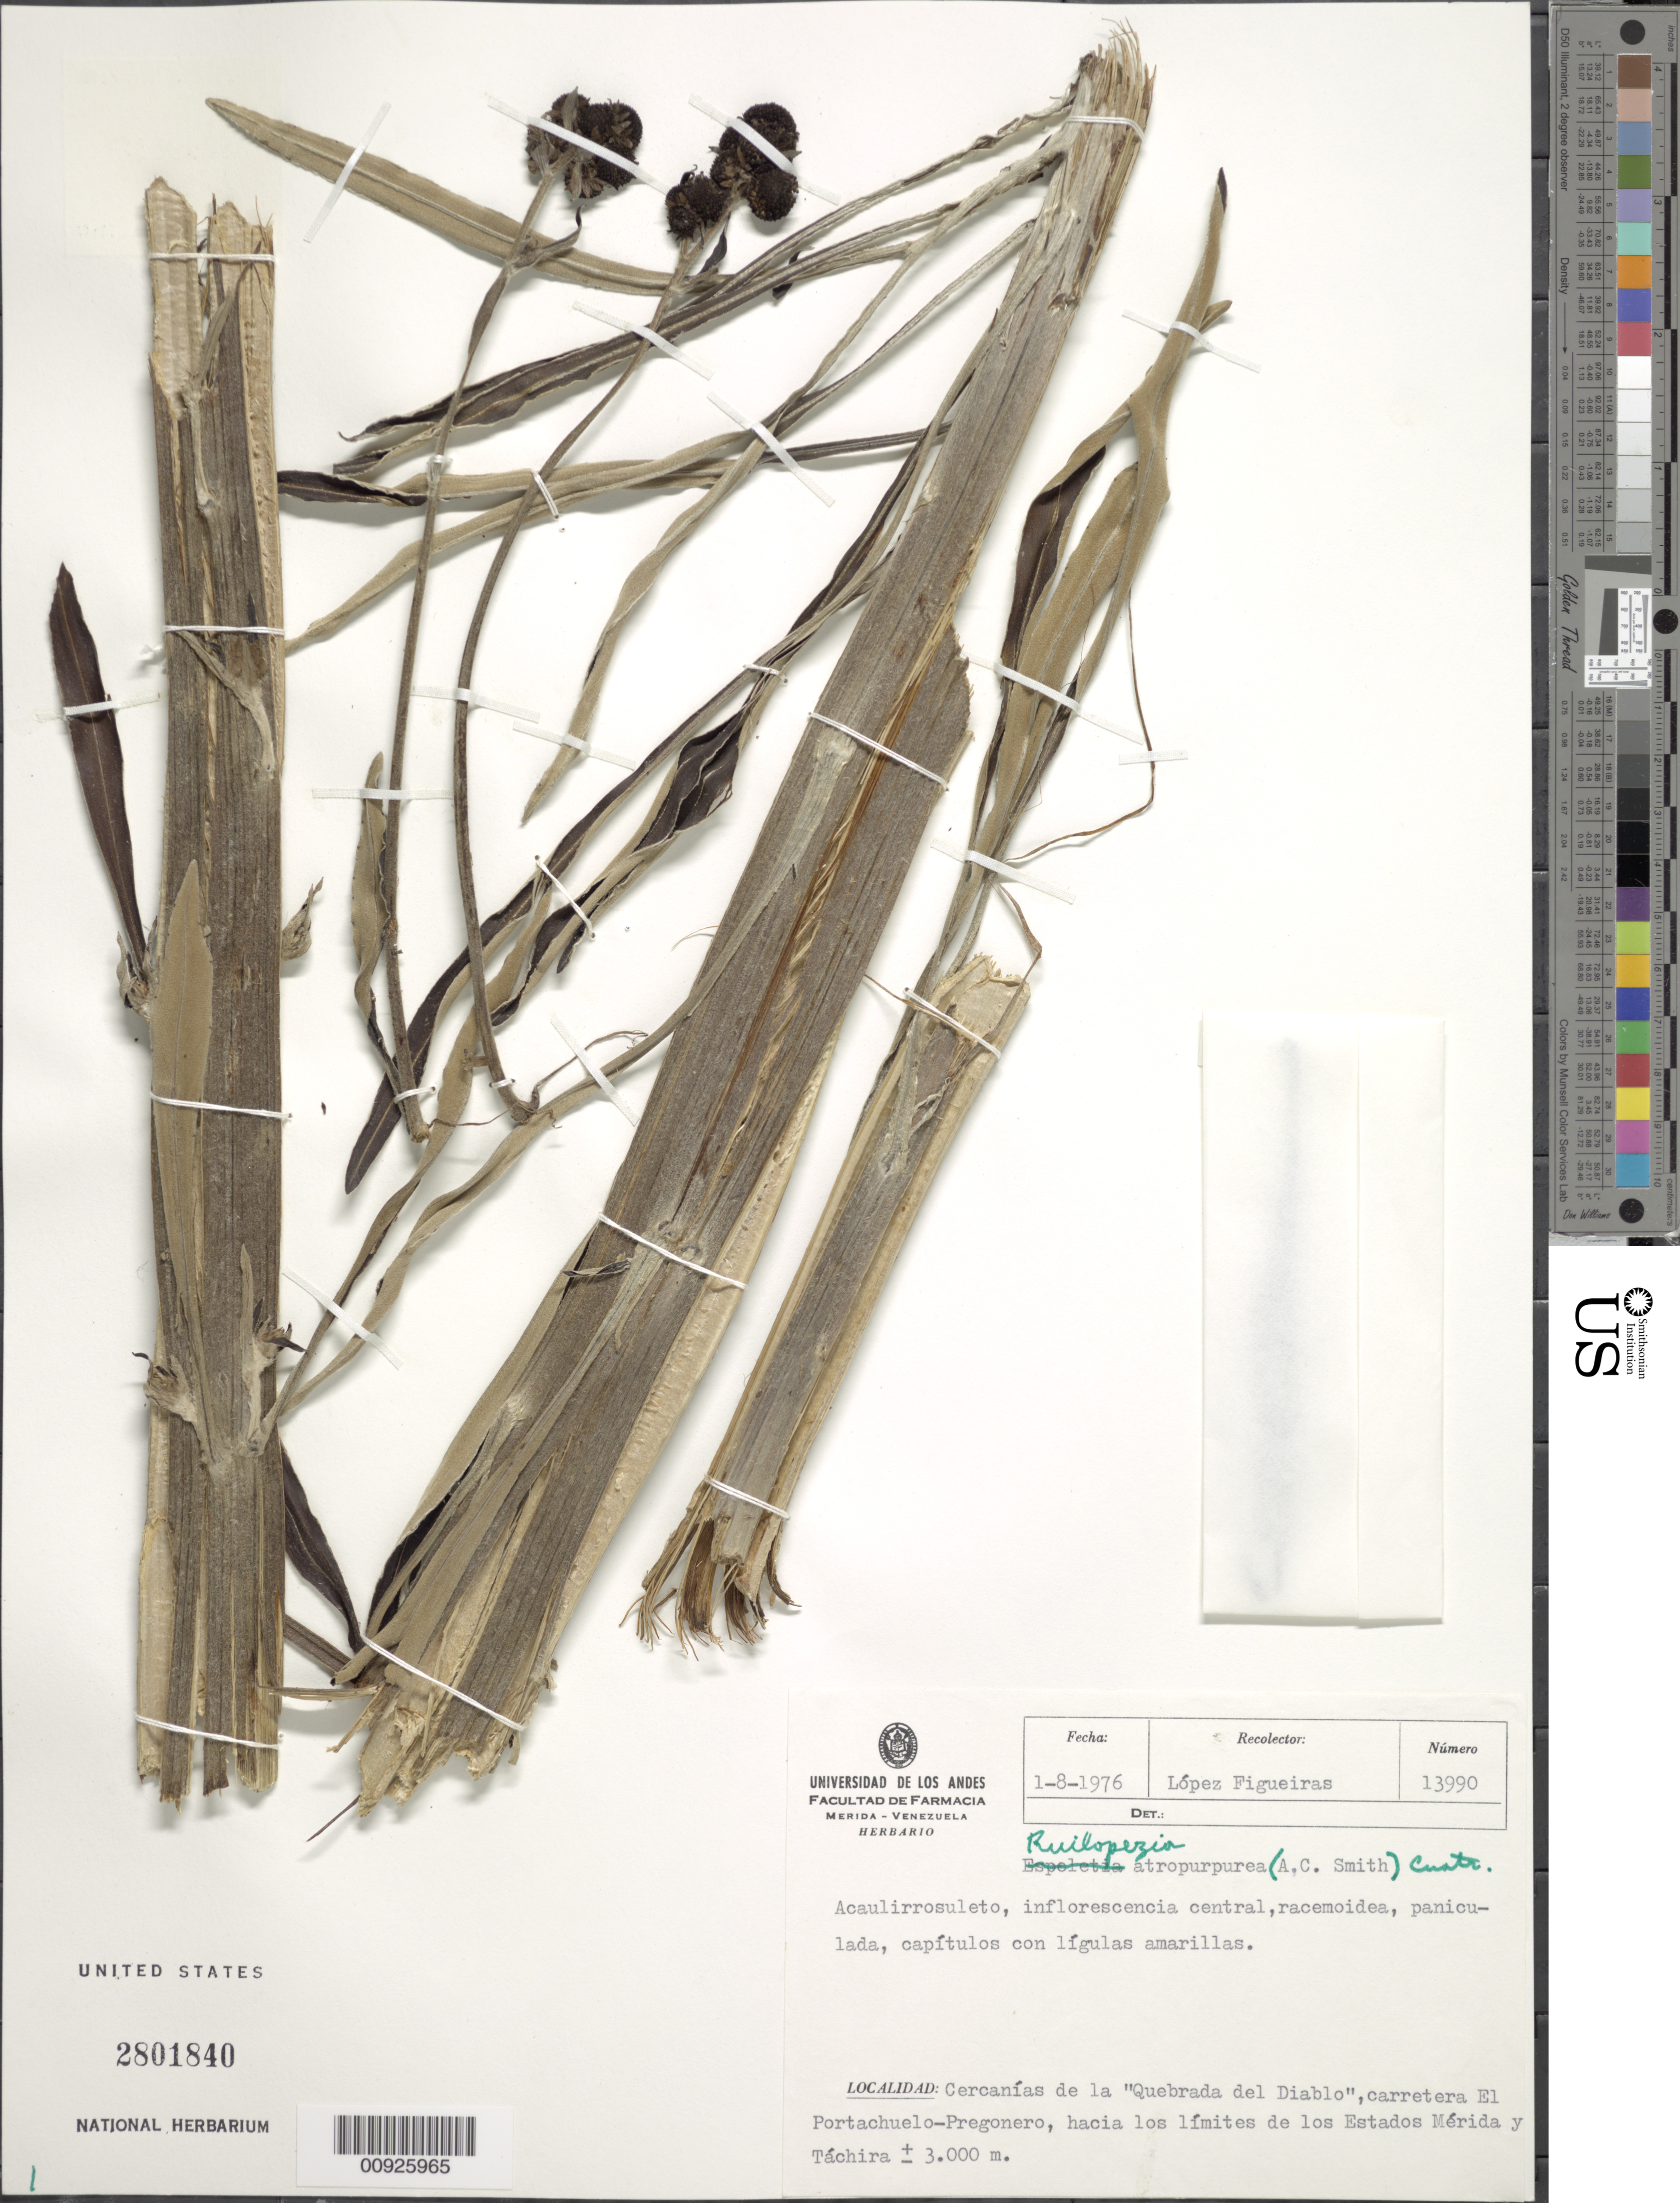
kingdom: Plantae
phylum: Tracheophyta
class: Magnoliopsida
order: Asterales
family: Asteraceae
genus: Ruilopezia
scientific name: Ruilopezia atropurpurea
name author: (A.C. Sm.) Cuatrec.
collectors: M. López Figueiras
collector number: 13990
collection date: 1976-08-01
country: Venezuela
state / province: Mérida / Tachira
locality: Cercanías de la Quebrada del Diablo, carretera de El Portachuelo - Pregonero.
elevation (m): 3000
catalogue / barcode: US 2801840